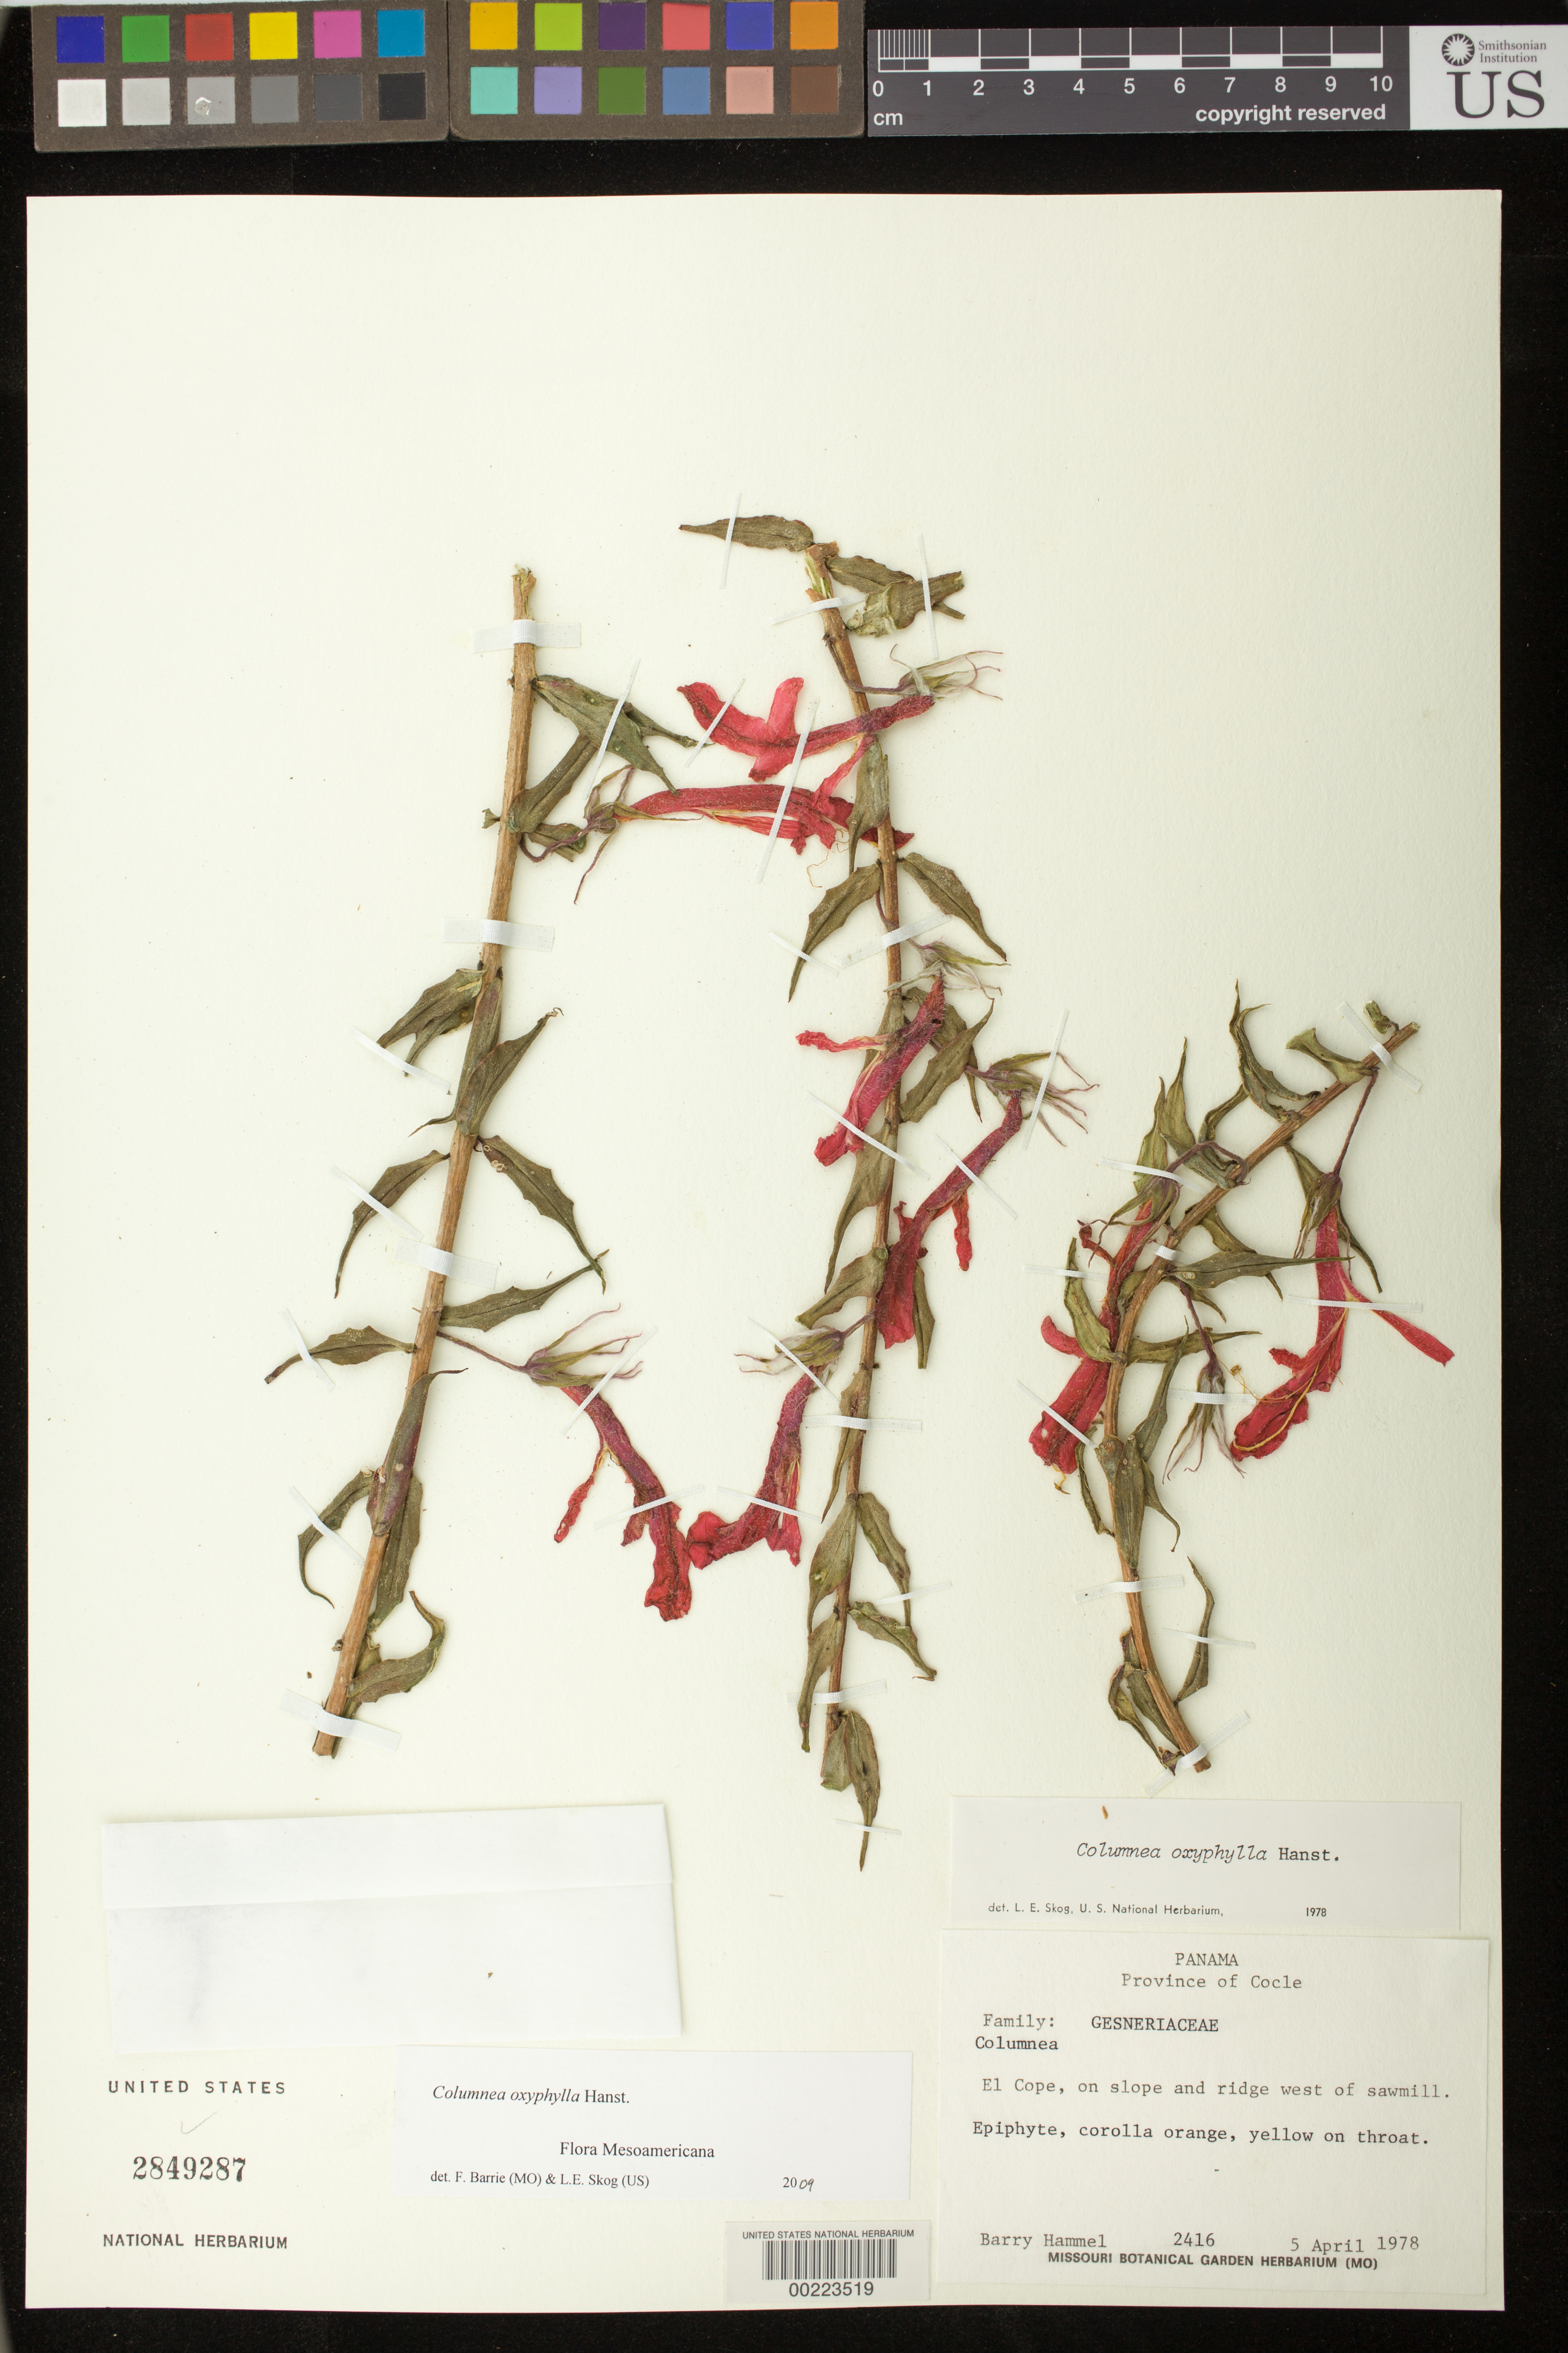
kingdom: Plantae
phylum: Tracheophyta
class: Magnoliopsida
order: Lamiales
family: Gesneriaceae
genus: Columnea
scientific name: Columnea oxyphylla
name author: Hanst.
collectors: B. Hammel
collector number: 2416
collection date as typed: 05 Apr 1978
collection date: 1978-04-05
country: Panama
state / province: Coclé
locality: El Cope, on slope and ridge W of sawmill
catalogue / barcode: US 2849287